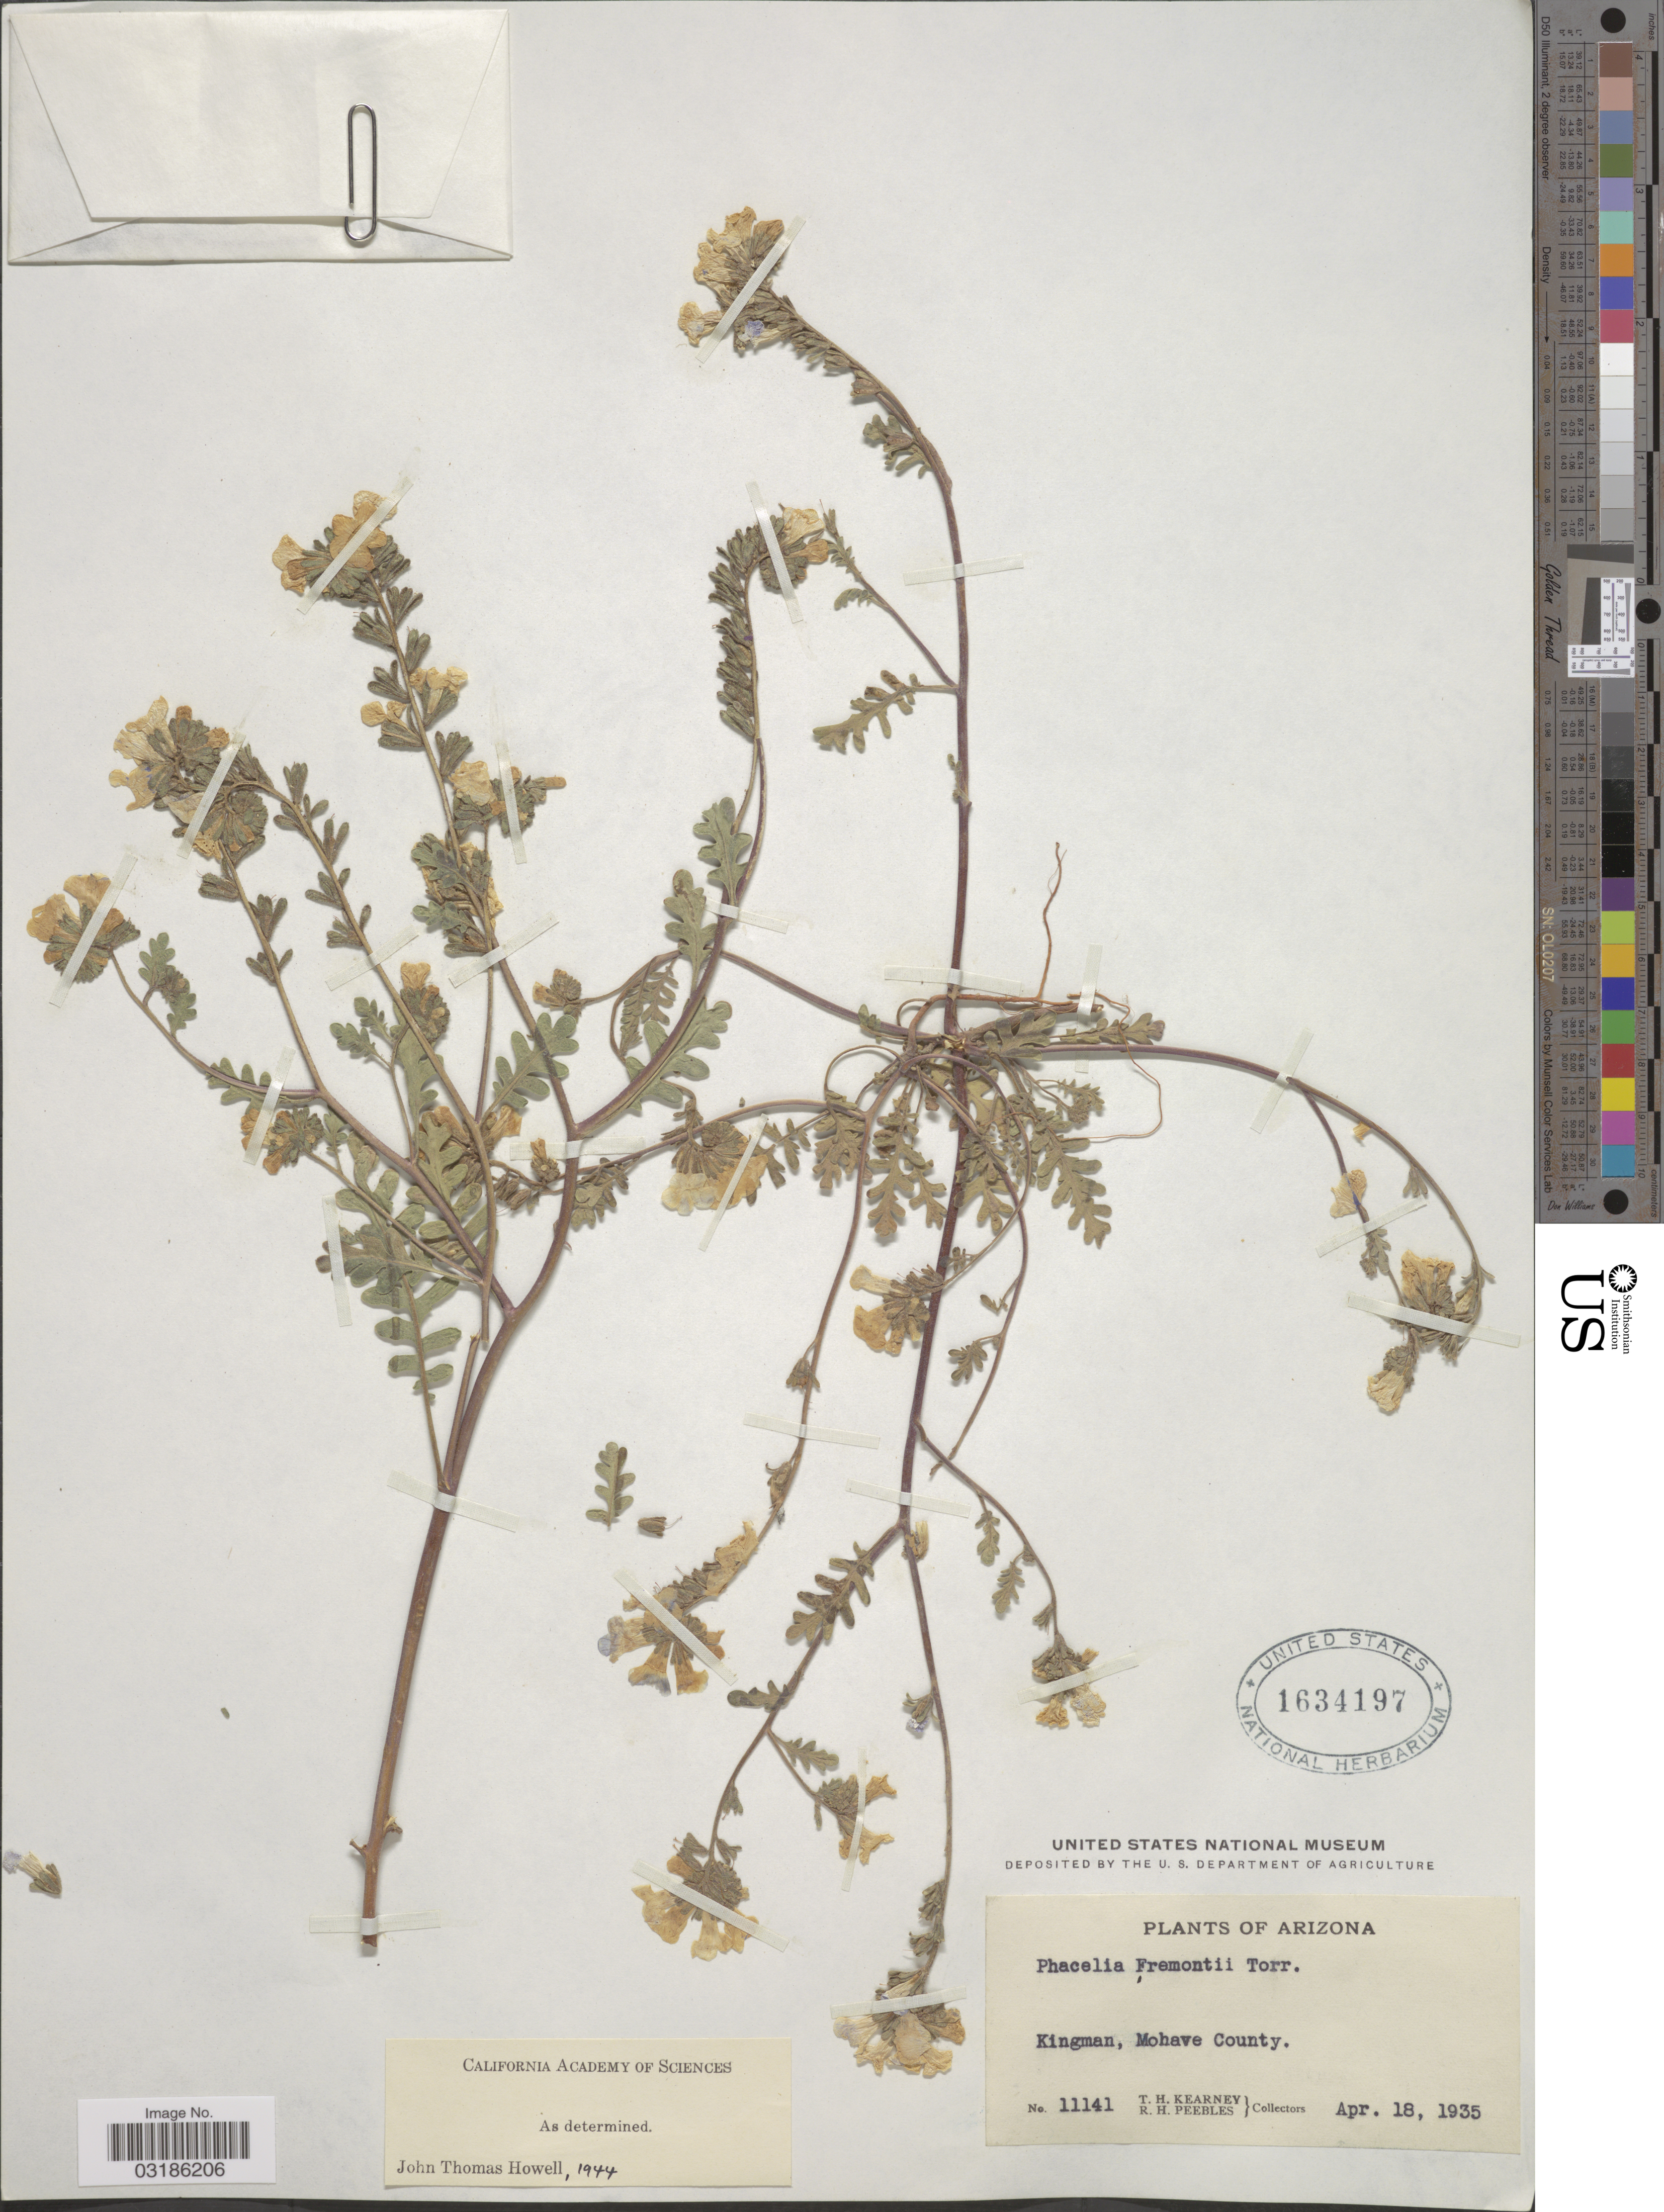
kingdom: Plantae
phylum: Tracheophyta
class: Magnoliopsida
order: Boraginales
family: Hydrophyllaceae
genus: Phacelia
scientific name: Phacelia fremontii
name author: Torr.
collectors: T. H. Kearney & R. H. Peebles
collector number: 11141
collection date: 1935-04-18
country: United States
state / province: Arizona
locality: Kingman, Mohave County.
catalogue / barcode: US 1634197